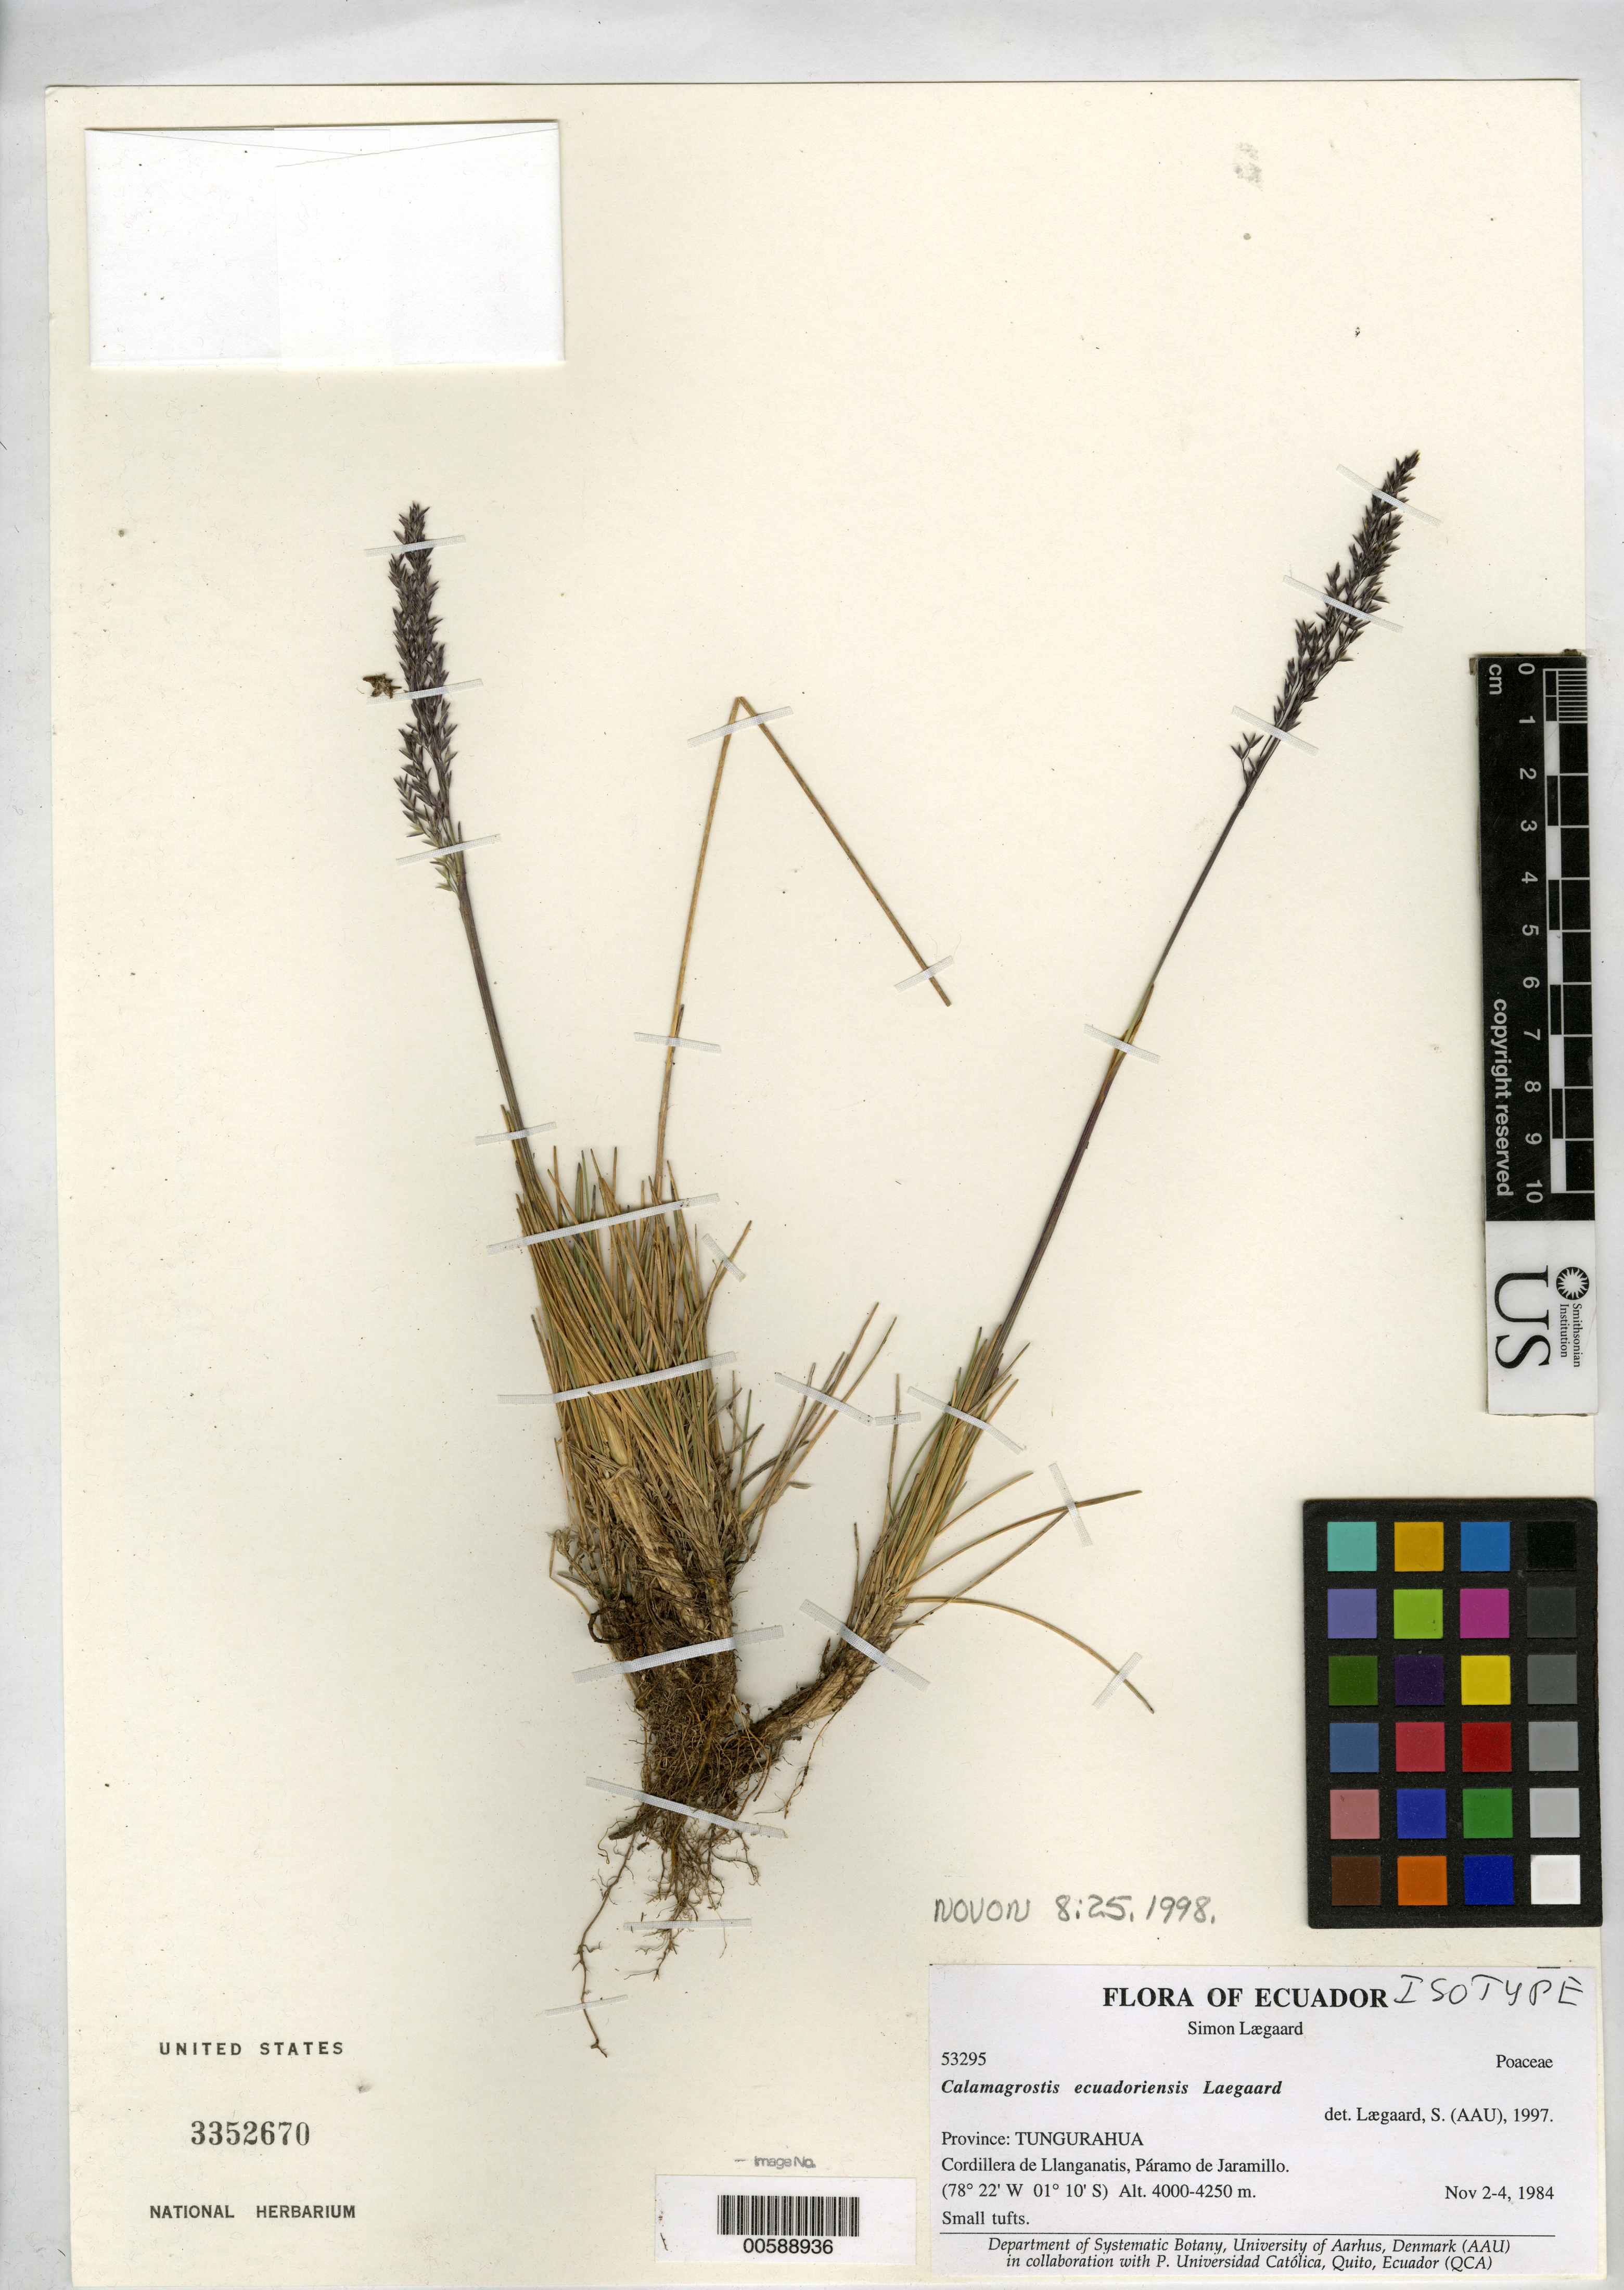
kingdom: Plantae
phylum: Tracheophyta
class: Liliopsida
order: Poales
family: Poaceae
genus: Calamagrostis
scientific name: Calamagrostis ecuadoriensis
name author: Lægaard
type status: Isotype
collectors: S. Lægaard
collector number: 53295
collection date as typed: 02 Nov 1984 to 04 Nov 1984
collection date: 1984-11-02/1984-11-04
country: Ecuador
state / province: Tungurahua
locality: Cordillera de los Llanganates, Páramos de Jaramillo.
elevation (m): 4000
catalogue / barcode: US 3352670